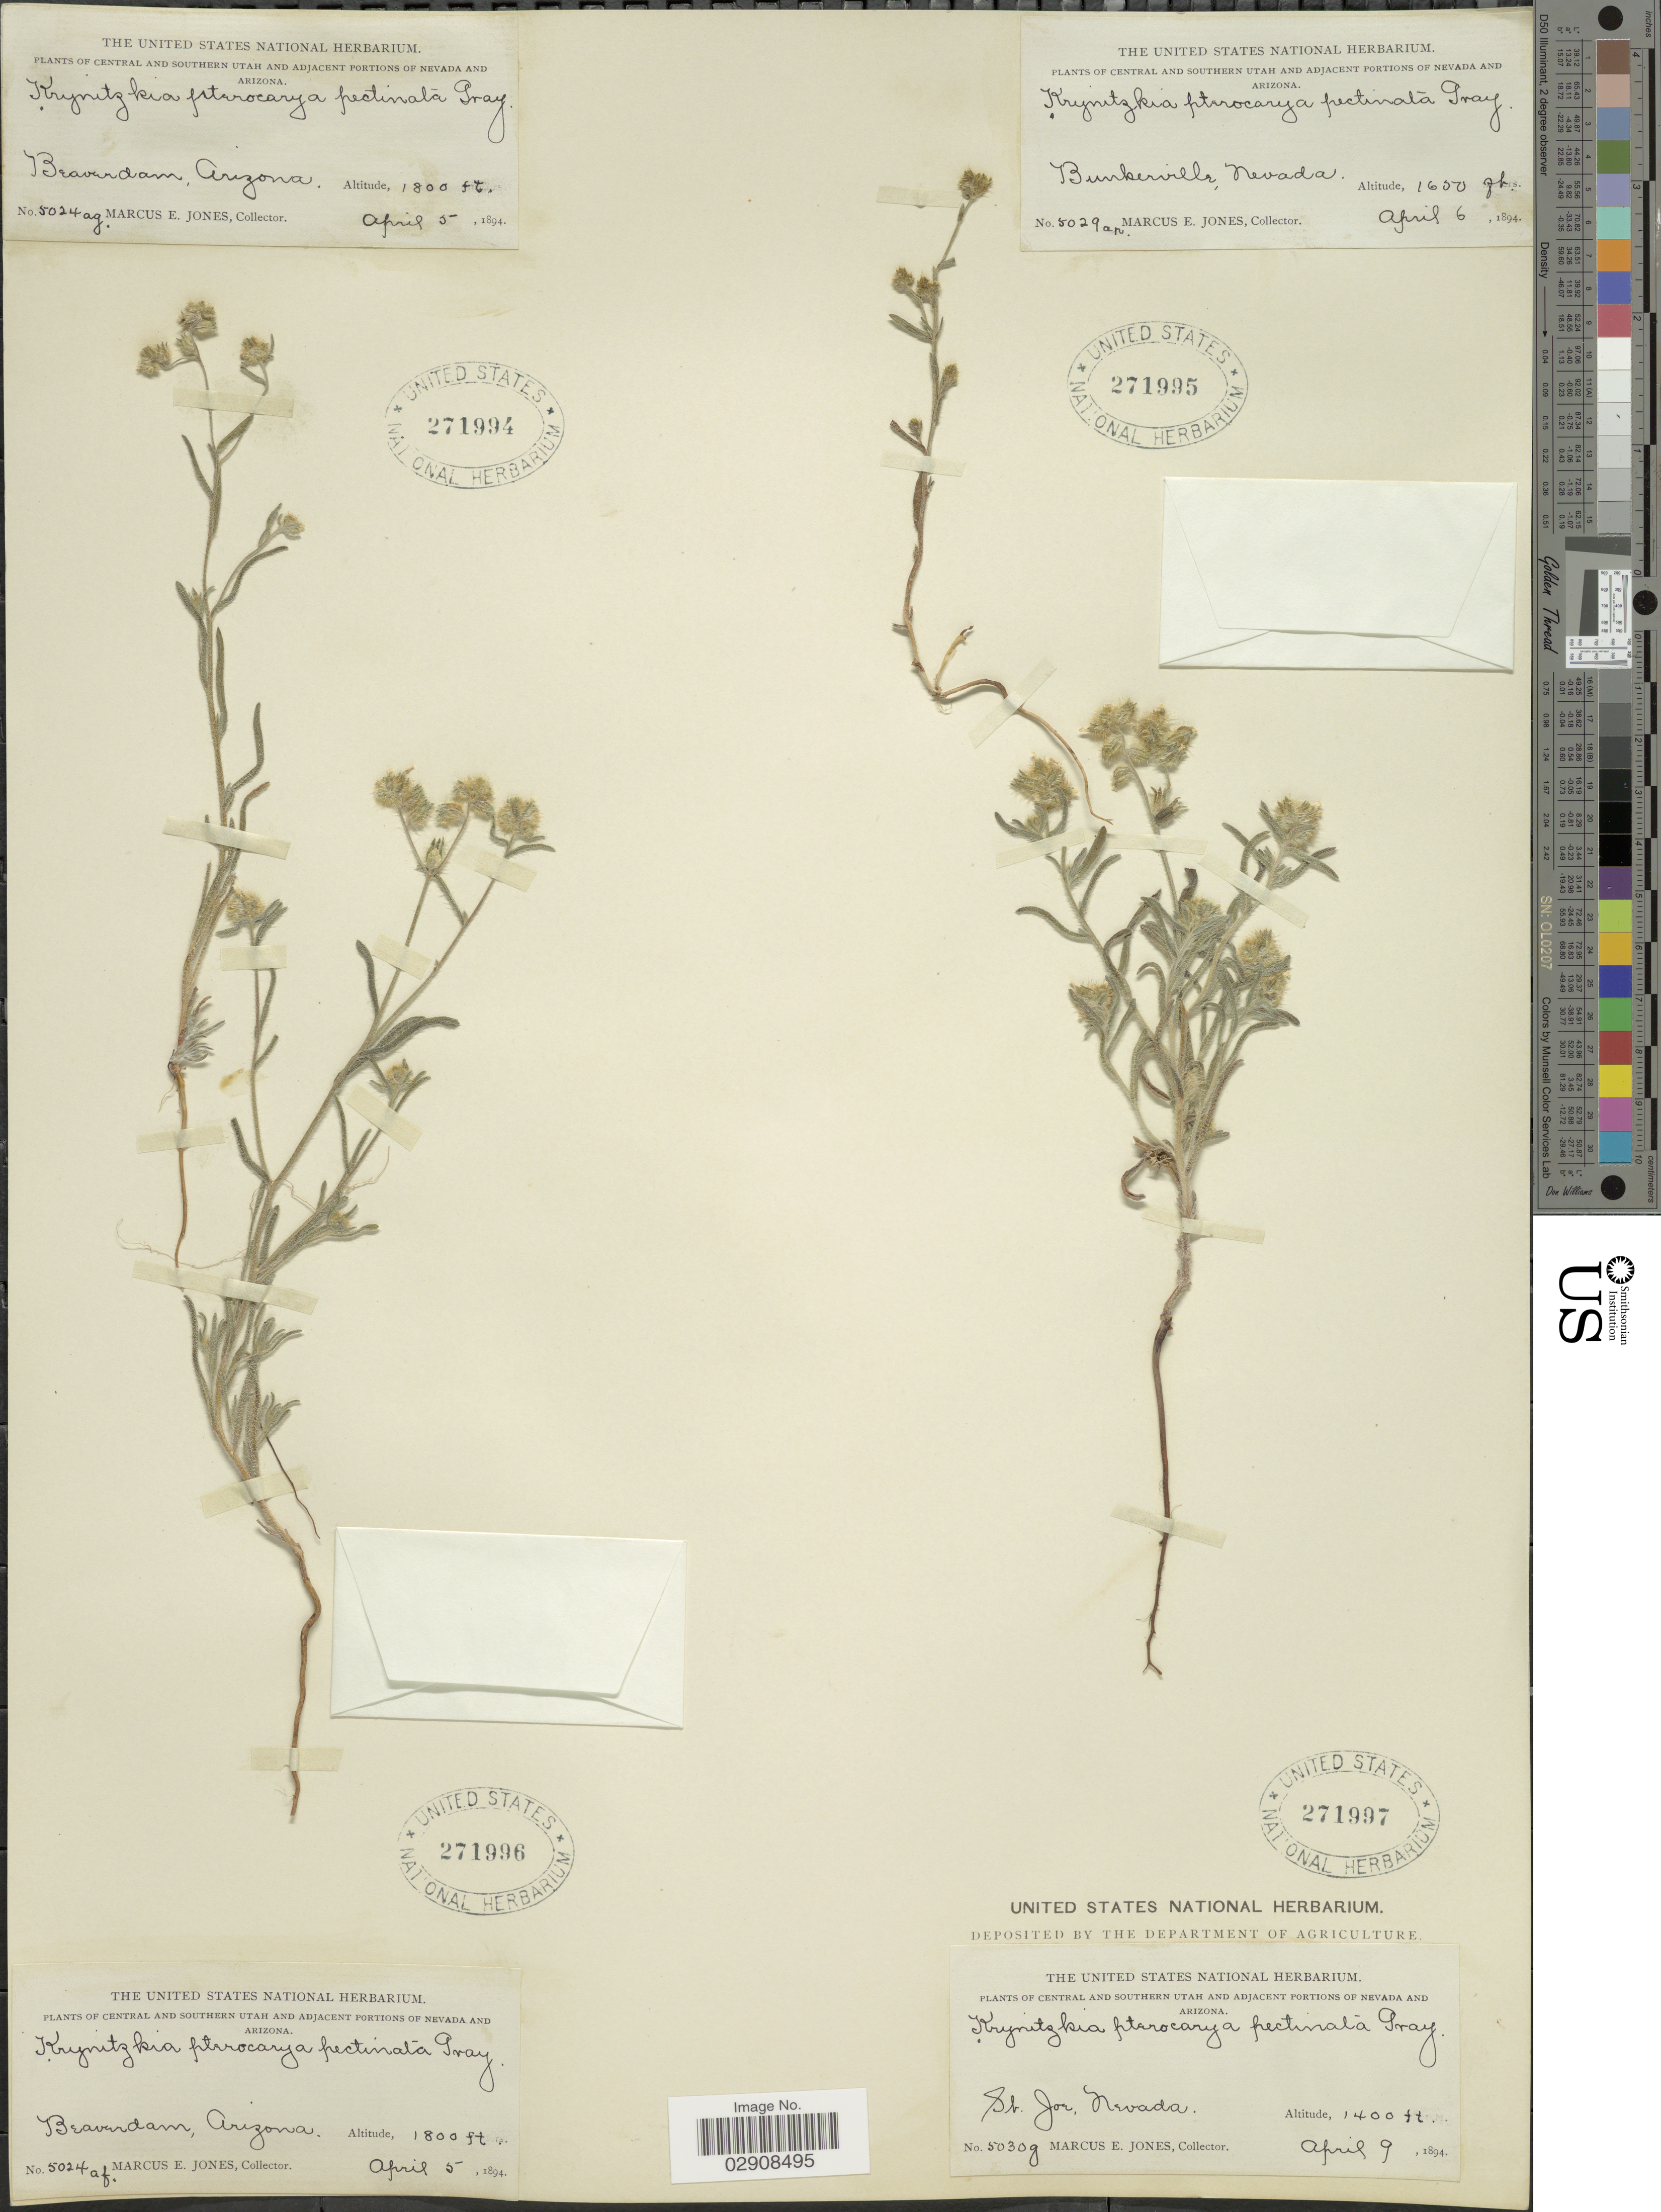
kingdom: Plantae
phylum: Tracheophyta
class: Magnoliopsida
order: Boraginales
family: Boraginaceae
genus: Cryptantha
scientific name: Cryptantha pterocarya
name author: (Torr.) Greene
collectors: M. E. Jones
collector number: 5024ag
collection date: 1894-04-05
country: United States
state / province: Arizona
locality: Beaverdam.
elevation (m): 549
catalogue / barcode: US 271994